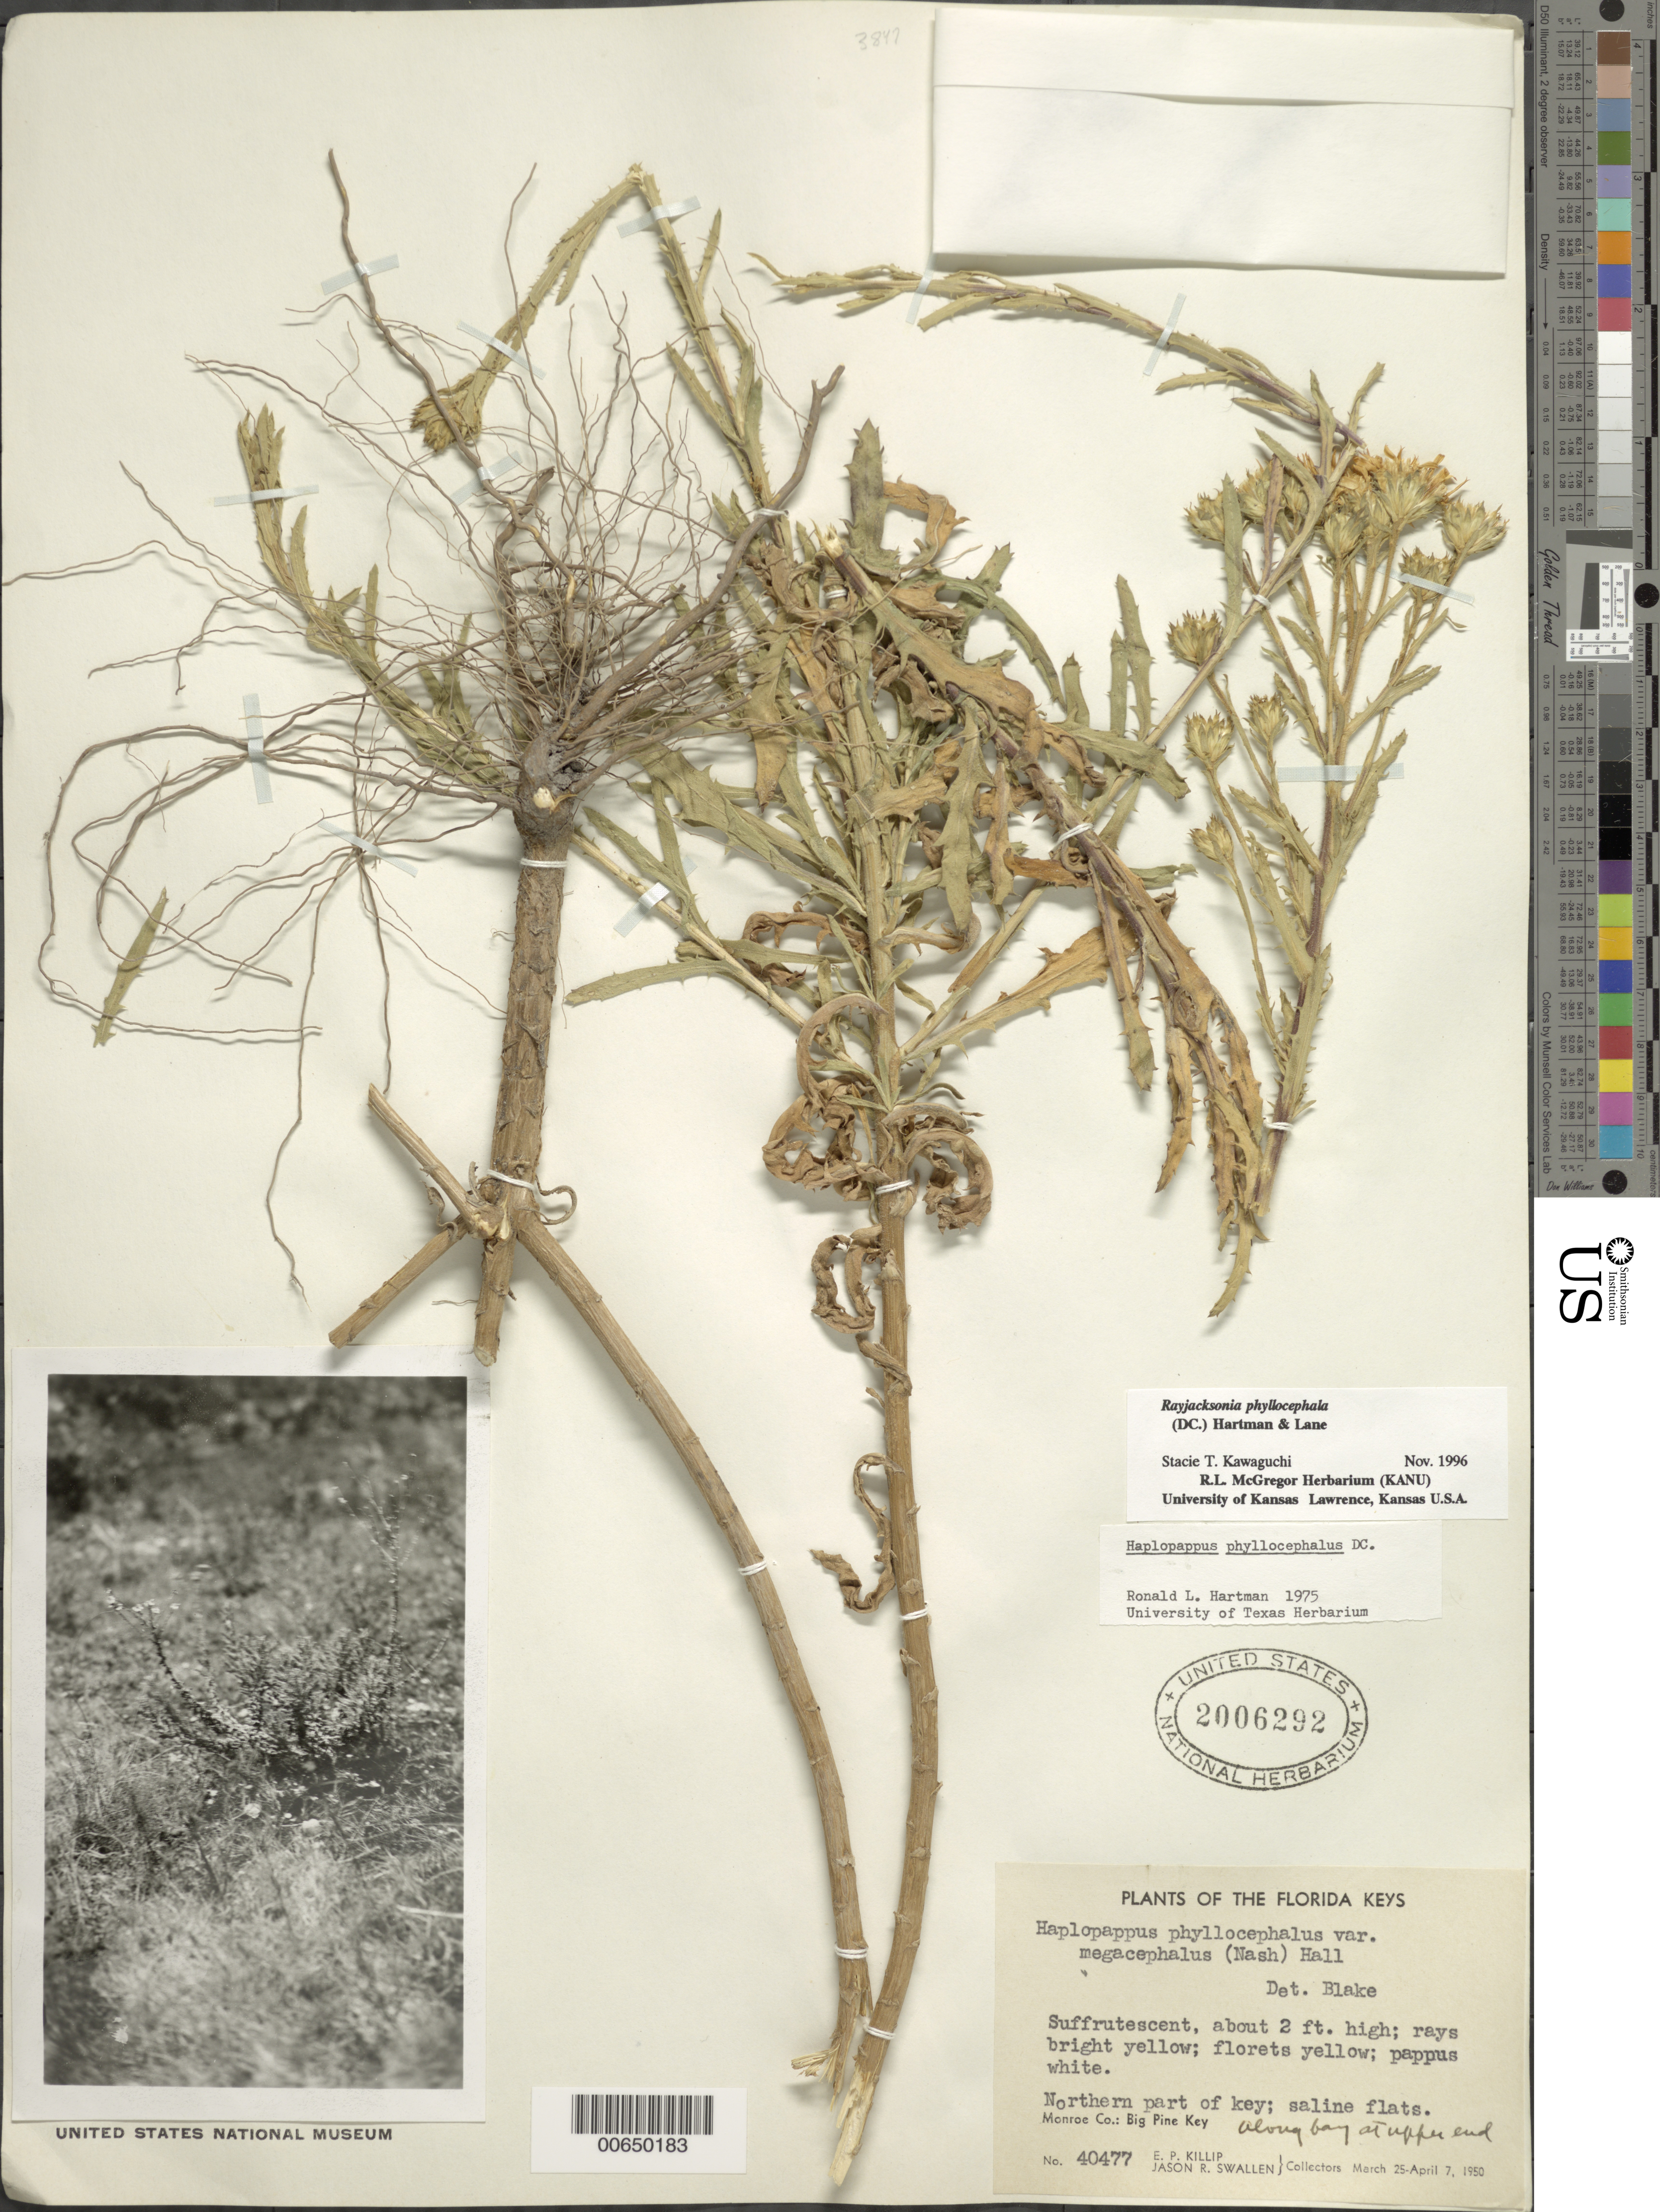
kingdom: Plantae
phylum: Tracheophyta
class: Magnoliopsida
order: Asterales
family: Asteraceae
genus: Rayjacksonia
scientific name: Rayjacksonia phyllocephala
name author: (DC.) R.L. Hartm. & M.A. Lane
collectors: E. P. Killip & J. R. Swallen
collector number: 40477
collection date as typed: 25 Mar 1950 to 04 Apr 1950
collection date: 1950-03-25/1950-04-04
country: United States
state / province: Florida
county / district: Monroe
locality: Northern part of Big Pine Key.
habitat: Saline flats; along bank at upper end.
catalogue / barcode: US 2006292